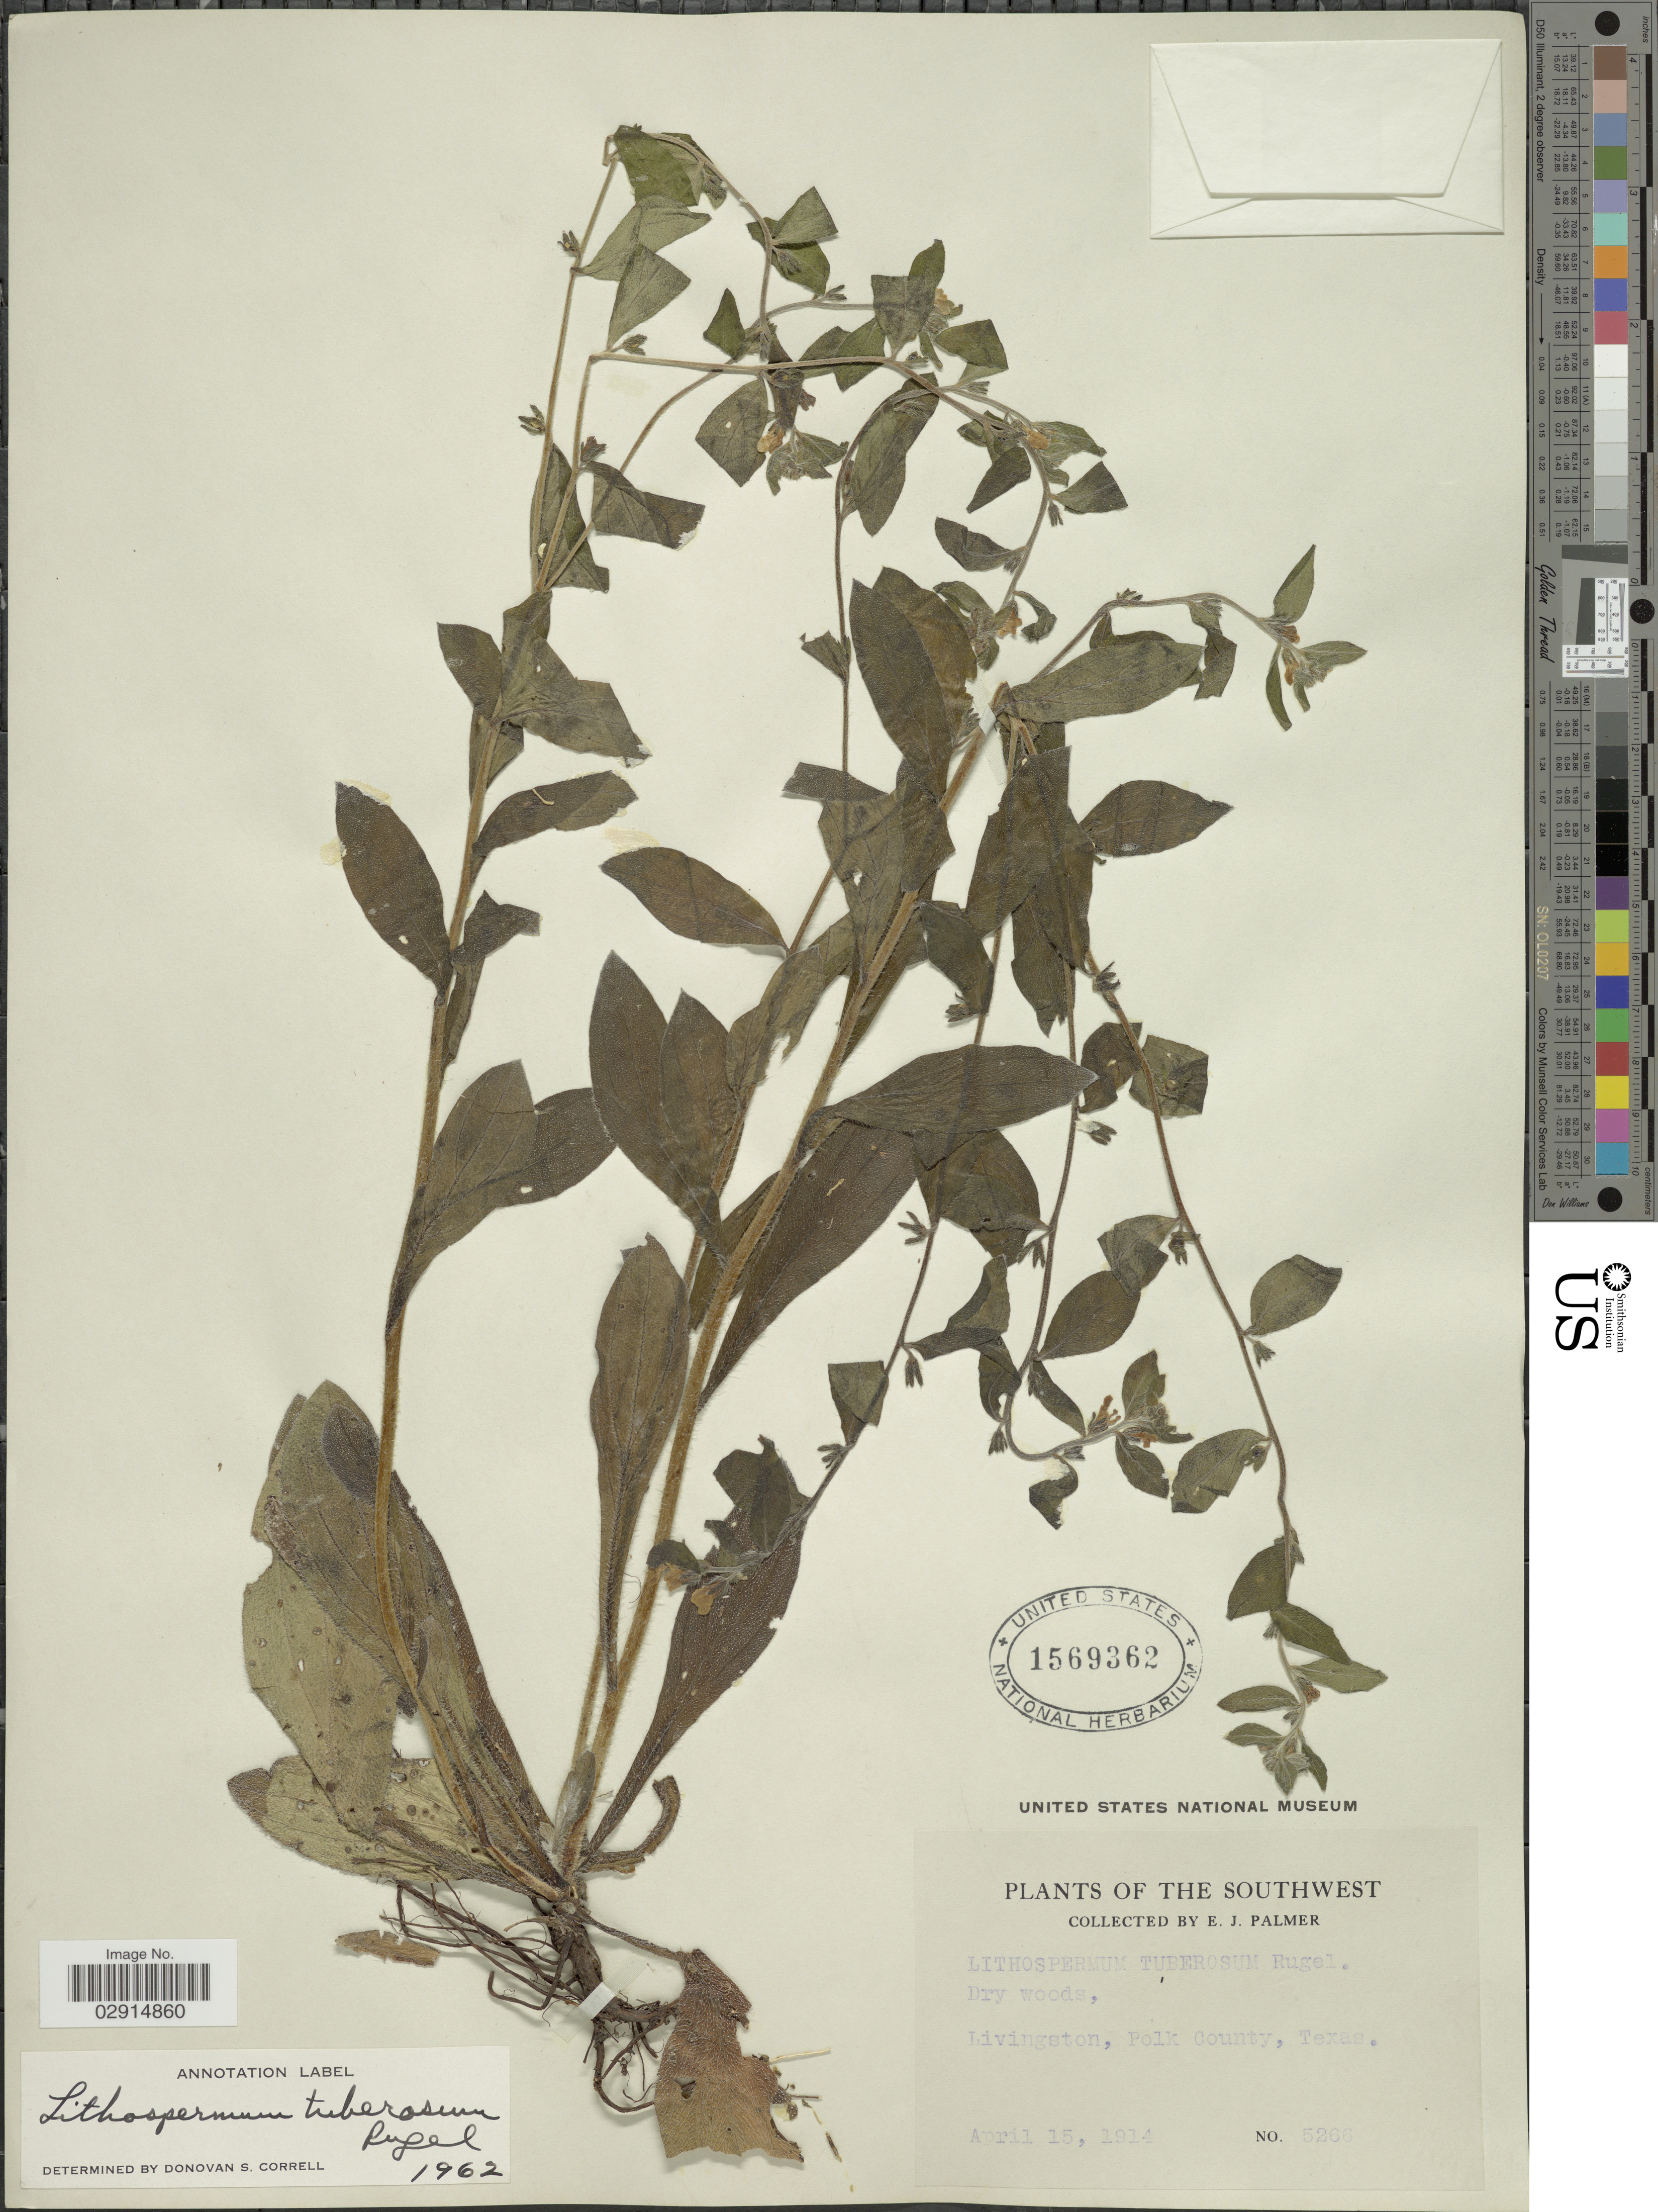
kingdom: Plantae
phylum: Tracheophyta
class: Magnoliopsida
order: Boraginales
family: Boraginaceae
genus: Lithospermum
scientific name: Lithospermum tuberosum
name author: Rugel ex DC.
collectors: E. J. Palmer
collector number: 5266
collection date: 1914-04-15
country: United States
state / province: Texas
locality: Dry woods, Livingston, Polk County, The Southwest.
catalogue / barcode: US 1569362